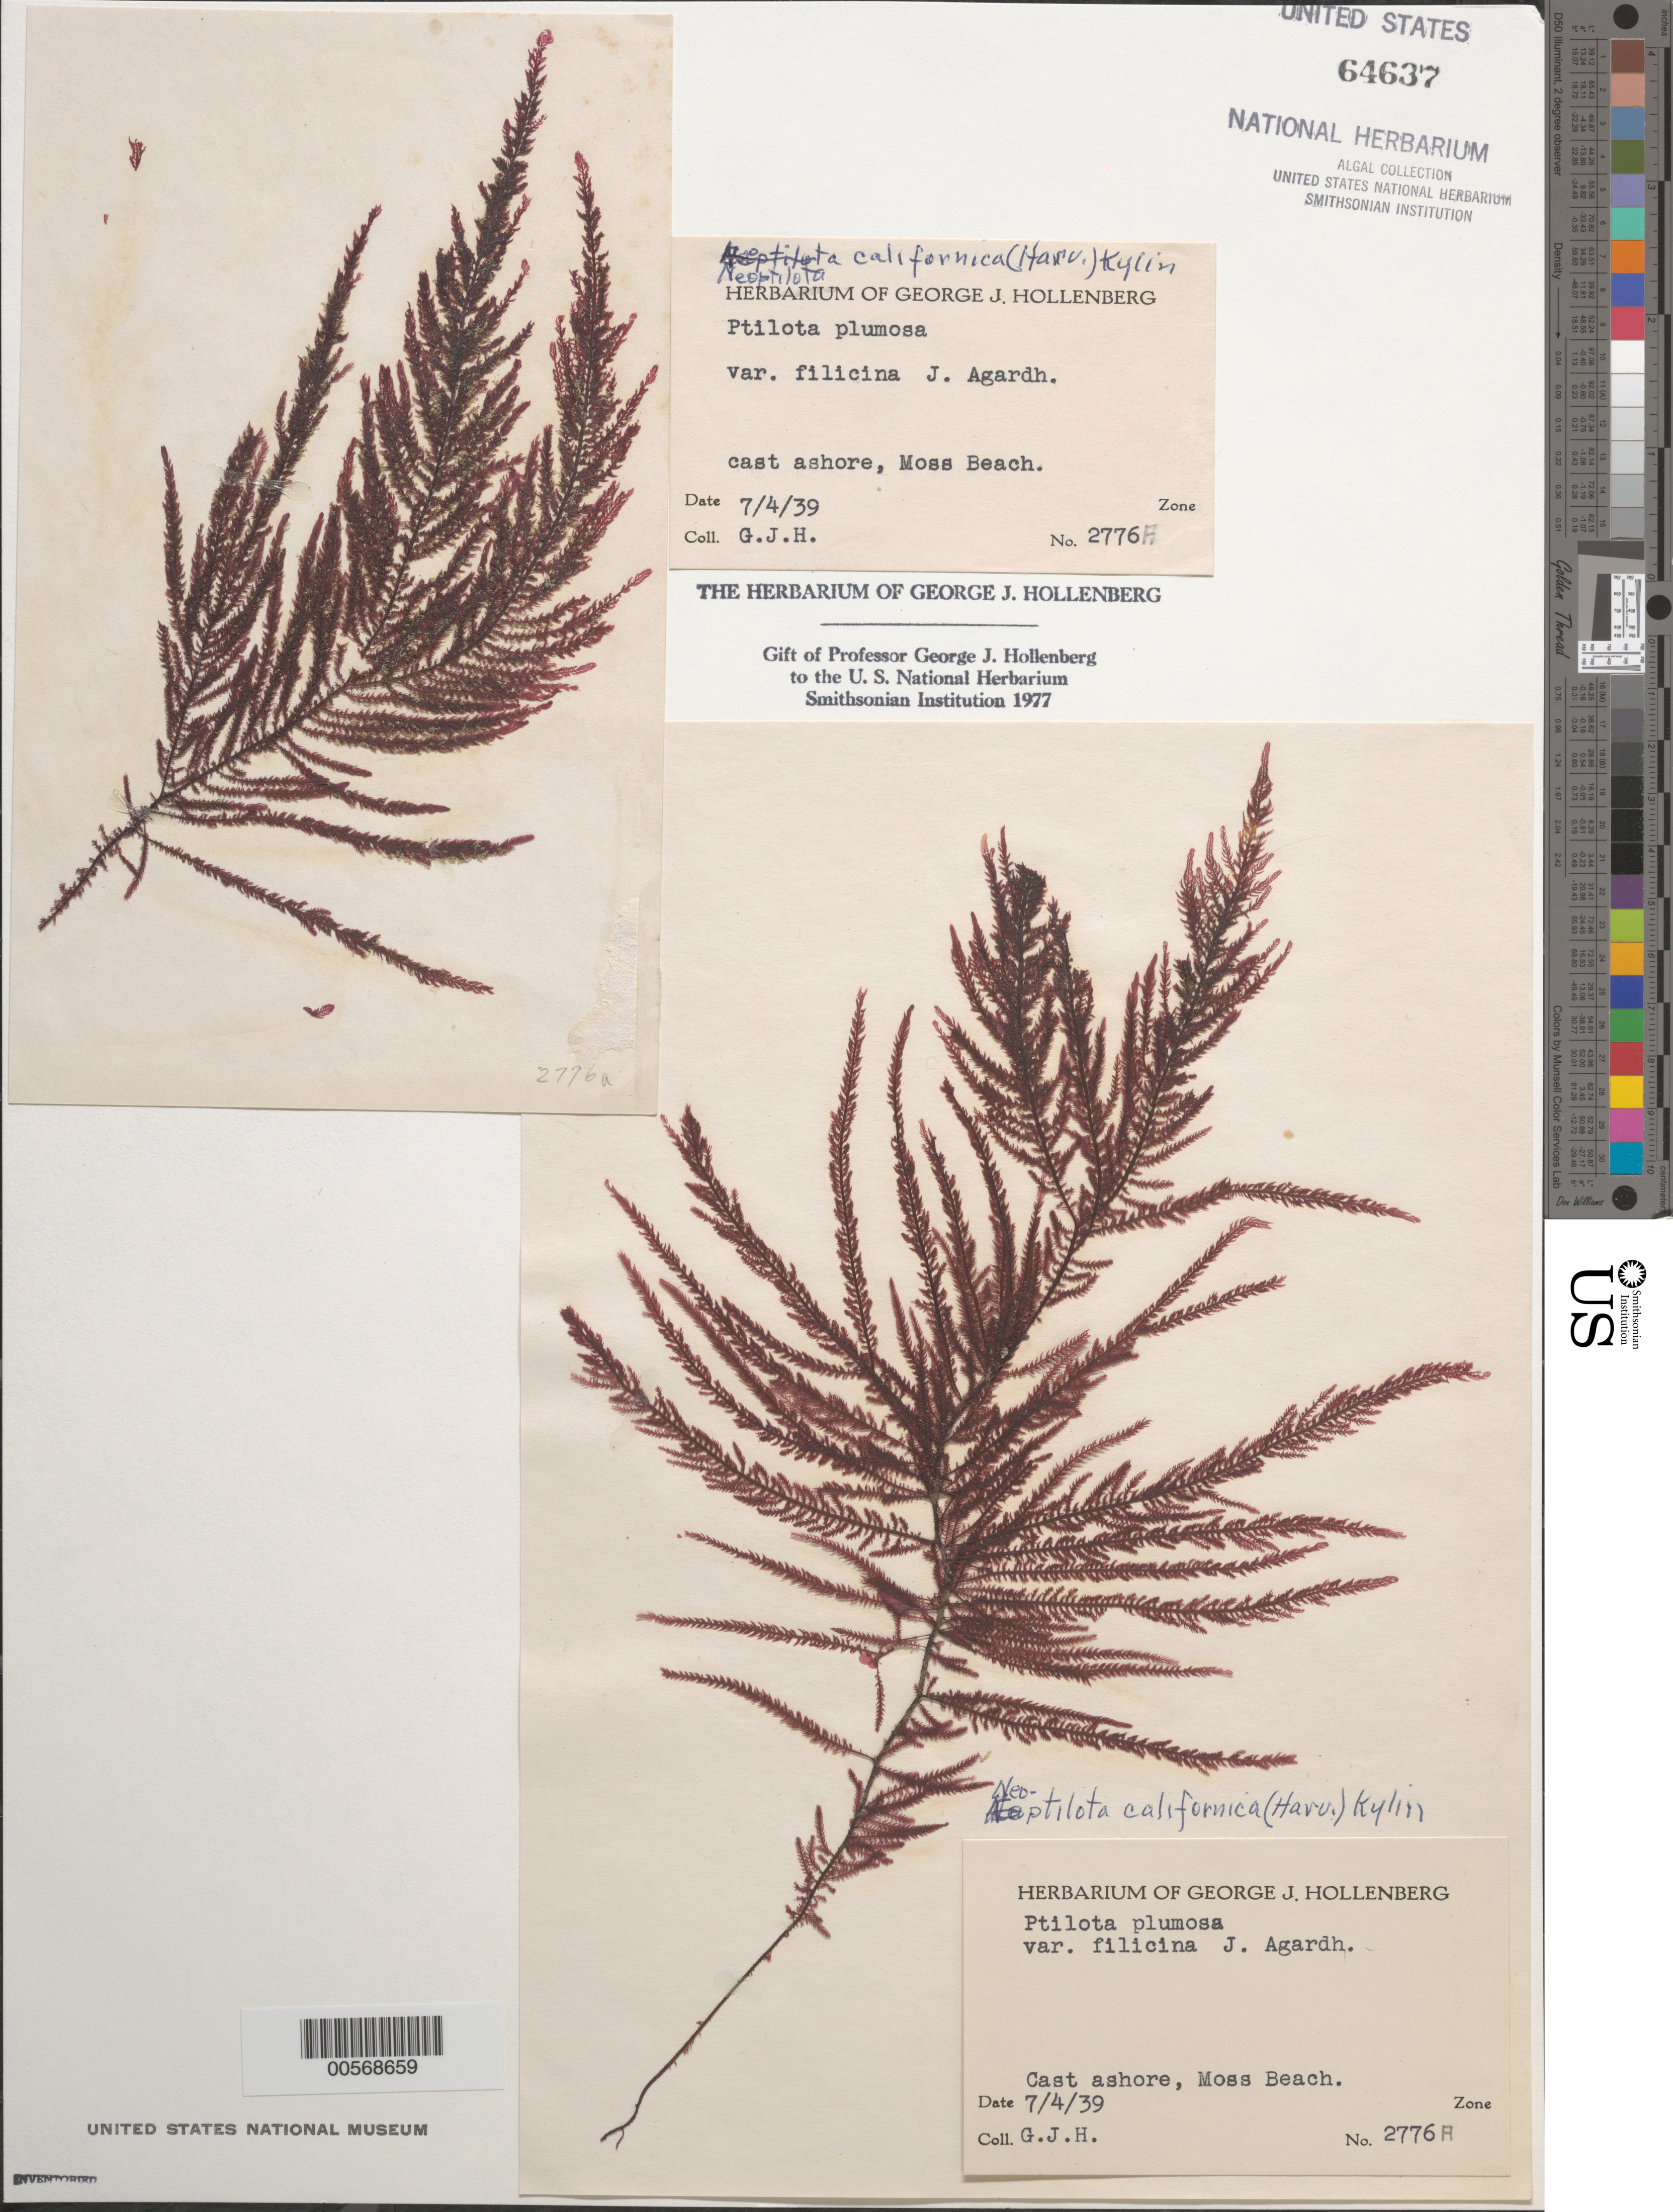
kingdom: Plantae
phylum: Rhodophyta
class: Florideophyceae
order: Ceramiales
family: Wrangeliaceae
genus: Ptilota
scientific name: Ptilota densa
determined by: Algae name updating Project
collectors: G. Hollenberg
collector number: GJH 2776a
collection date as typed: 04 Jul 1939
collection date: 1939-07-04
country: United States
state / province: California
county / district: Monterey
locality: Moss Beach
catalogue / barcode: US 64637